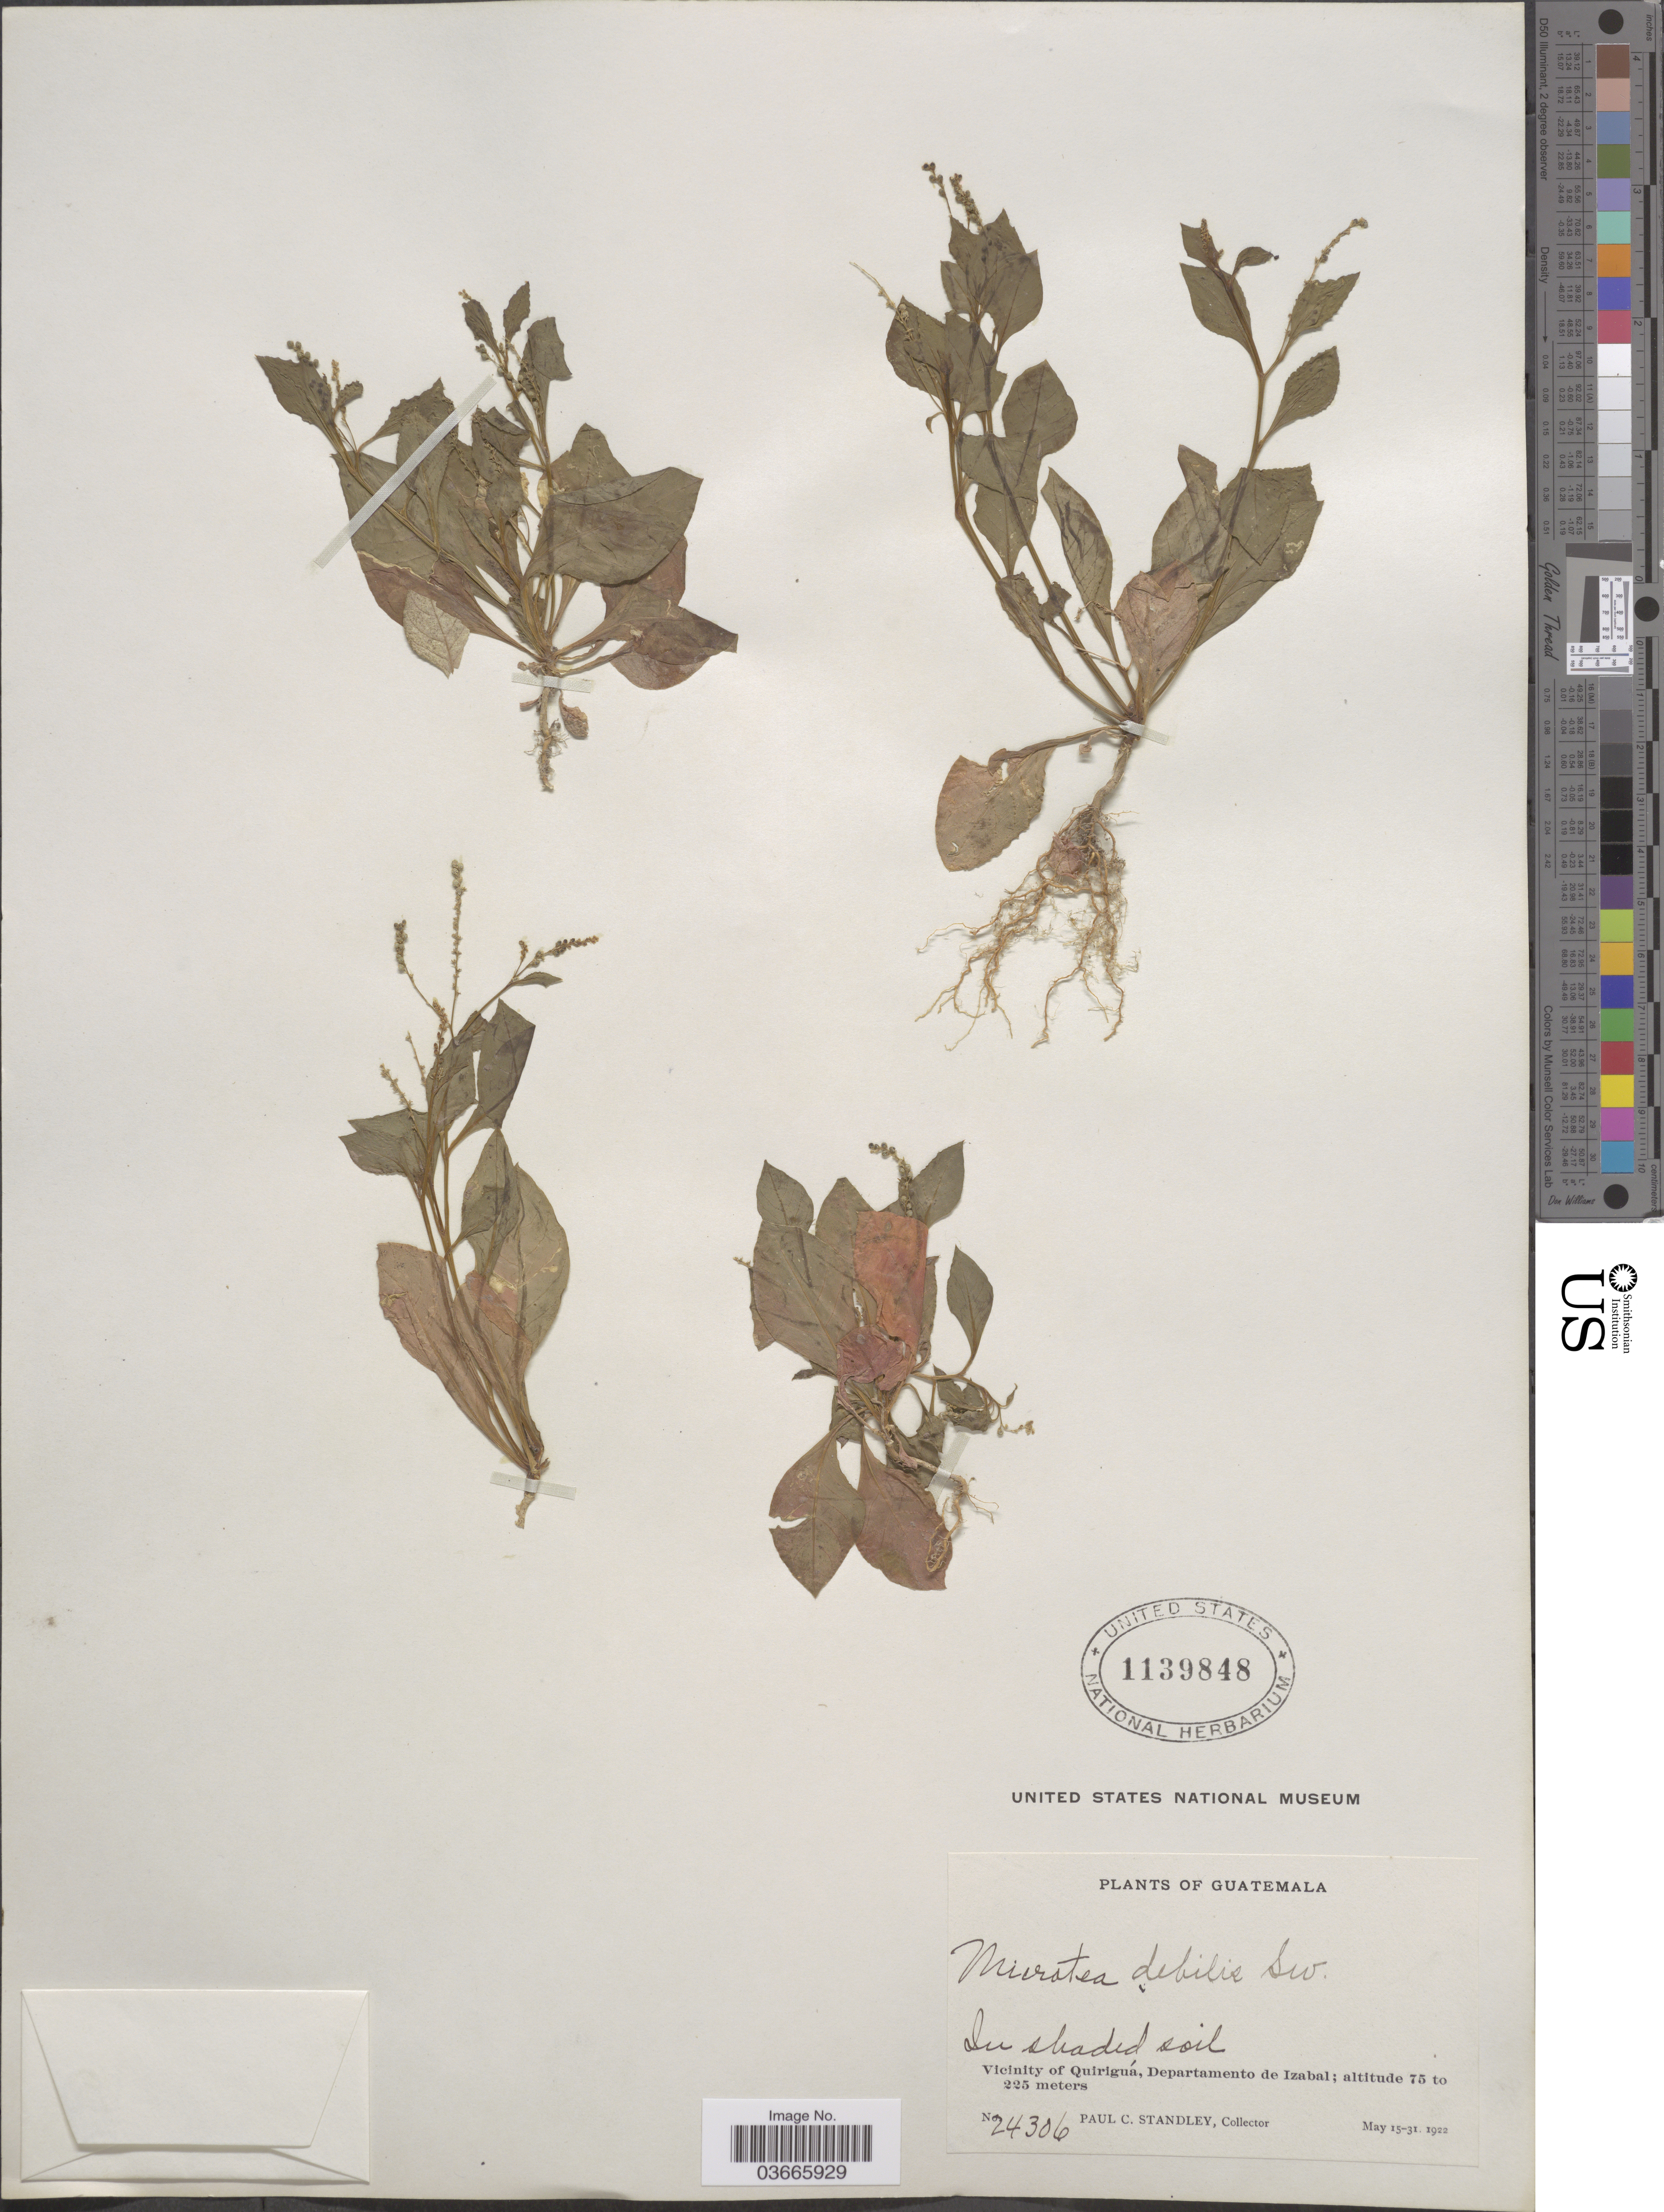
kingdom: Plantae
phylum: Tracheophyta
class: Magnoliopsida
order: Caryophyllales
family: Microteaceae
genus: Microtea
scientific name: Microtea debilis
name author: Sw.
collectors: P. C. Standley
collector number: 24306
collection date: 1922-05-15/1922-05-31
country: Guatemala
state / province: Izabal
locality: Vicinity of Quirigúa, Departamento de Izabal.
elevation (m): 75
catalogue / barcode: US 1139848